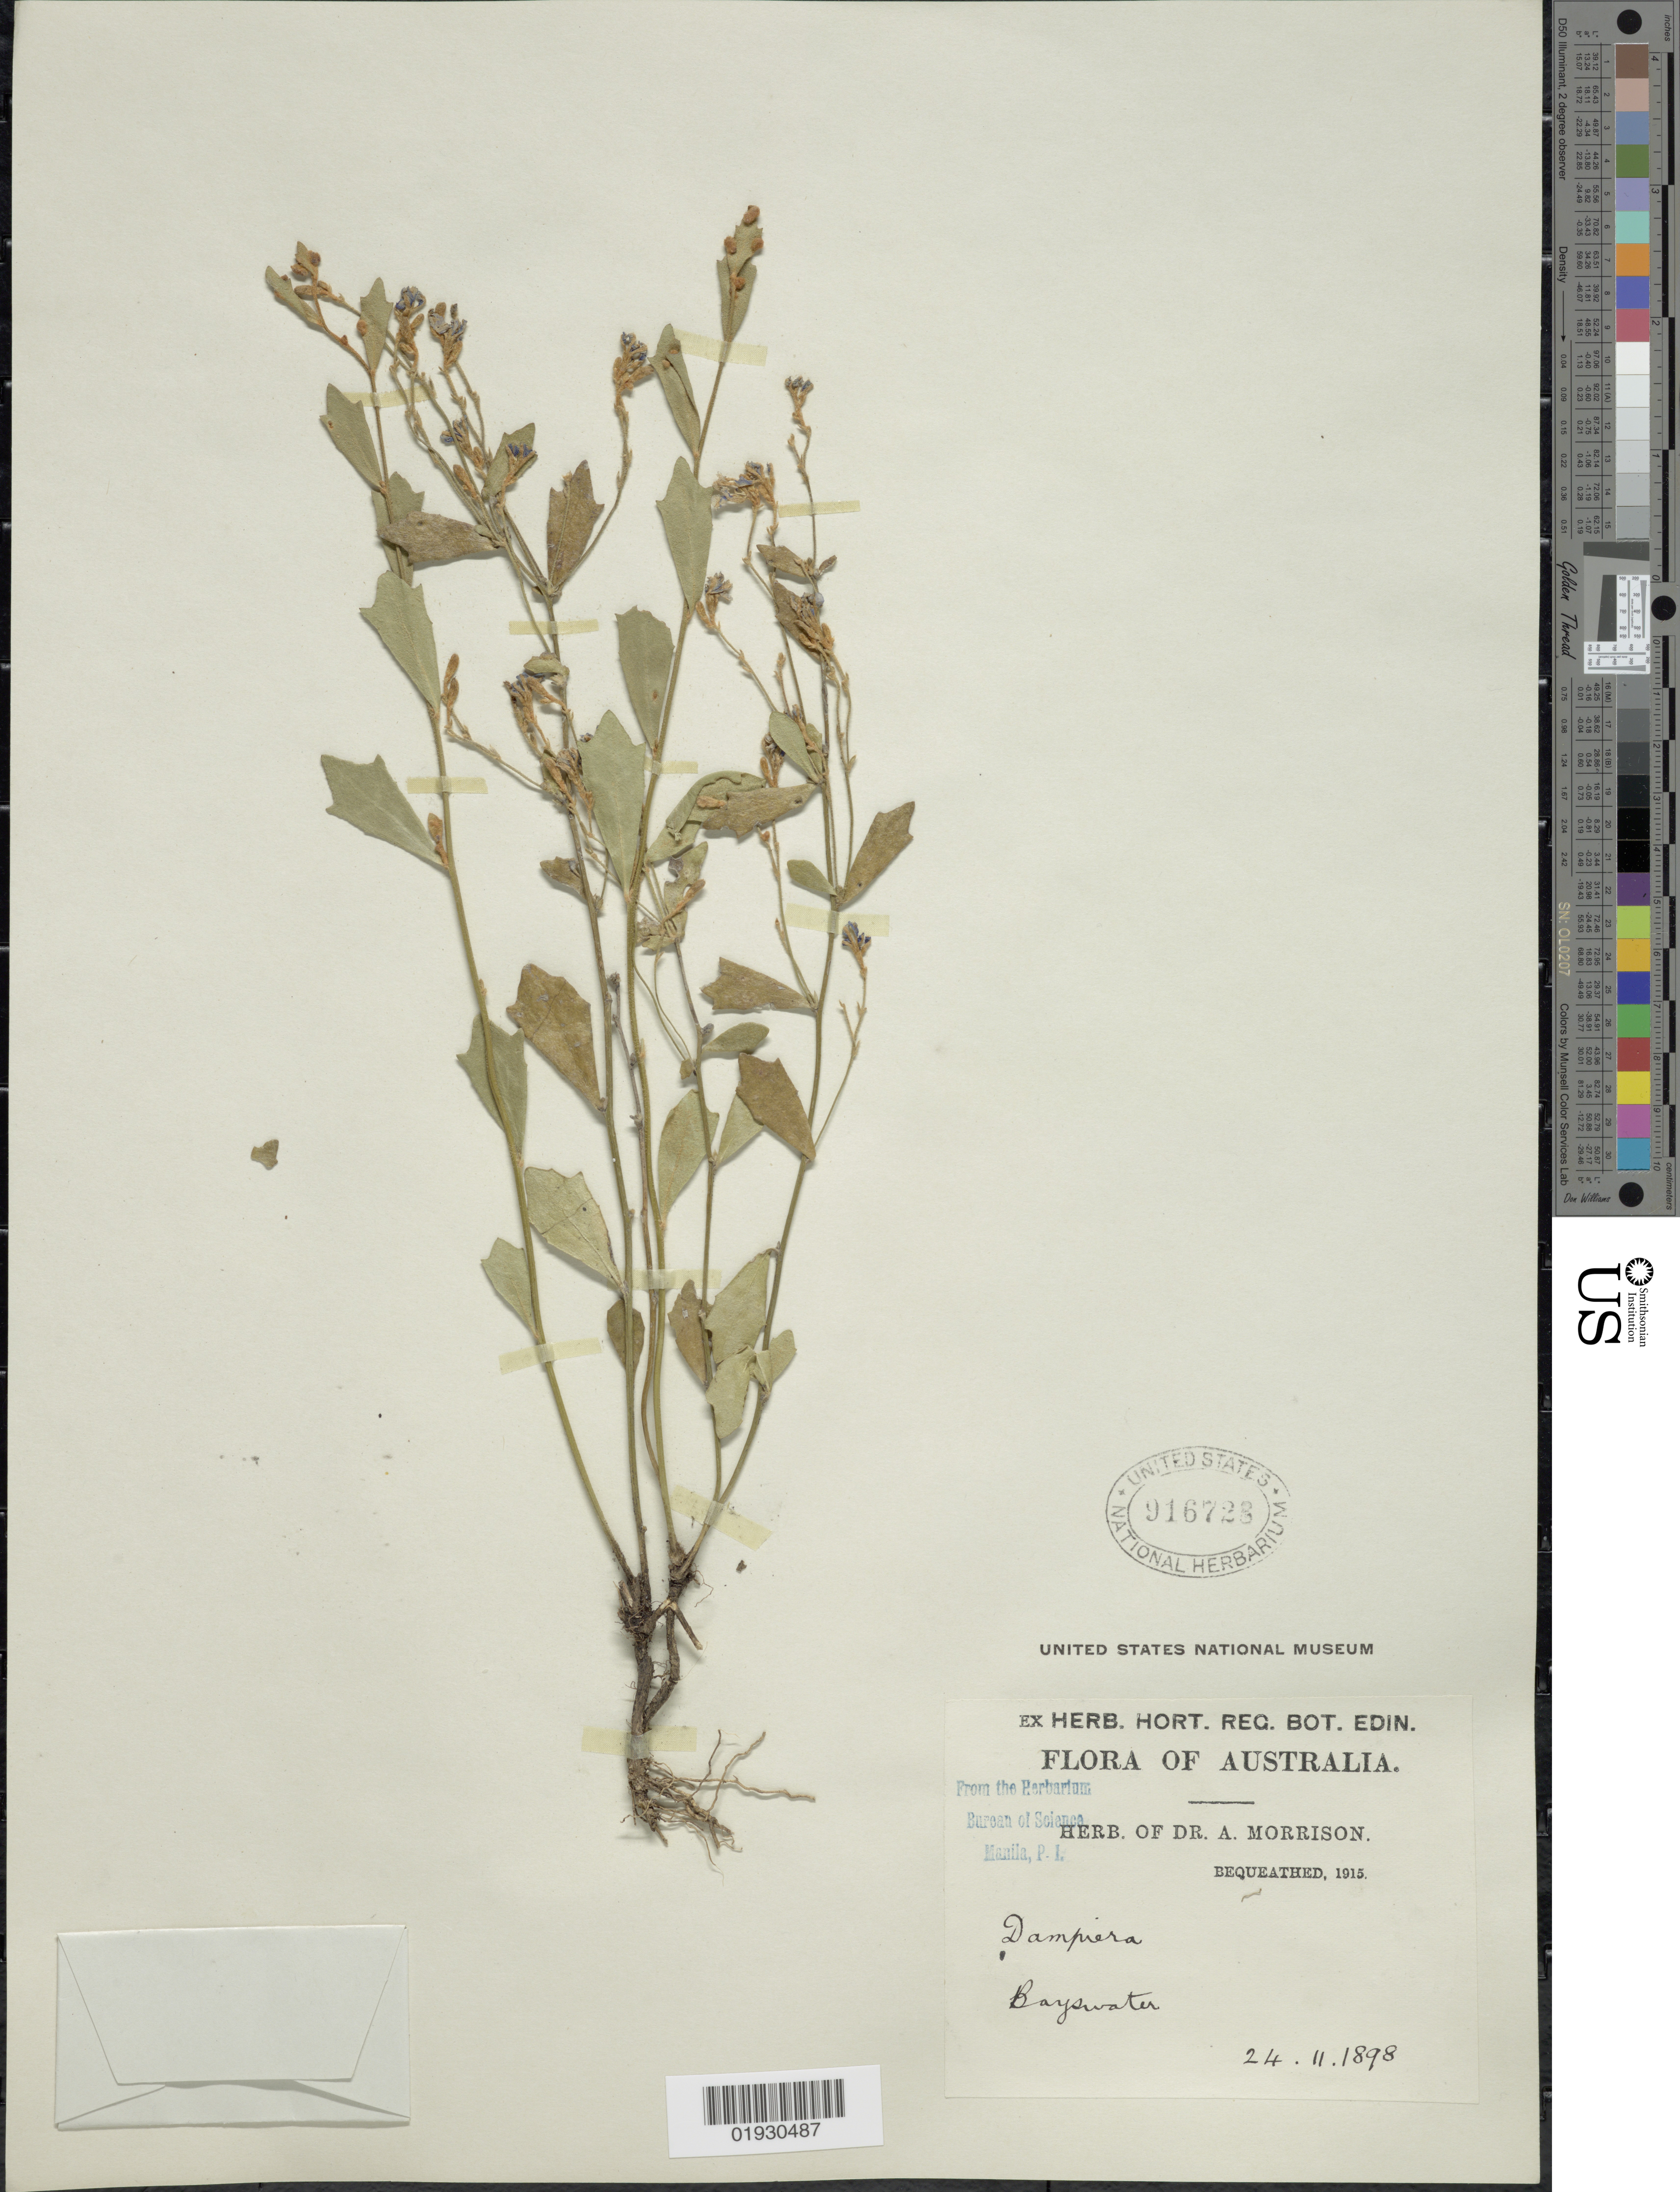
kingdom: Plantae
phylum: Tracheophyta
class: Magnoliopsida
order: Asterales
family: Goodeniaceae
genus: Dampiera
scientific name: Dampiera sp.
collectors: ex herb. Dr. A. Morrison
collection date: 1898-11-24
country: Australia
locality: Bayswater.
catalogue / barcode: US 916728